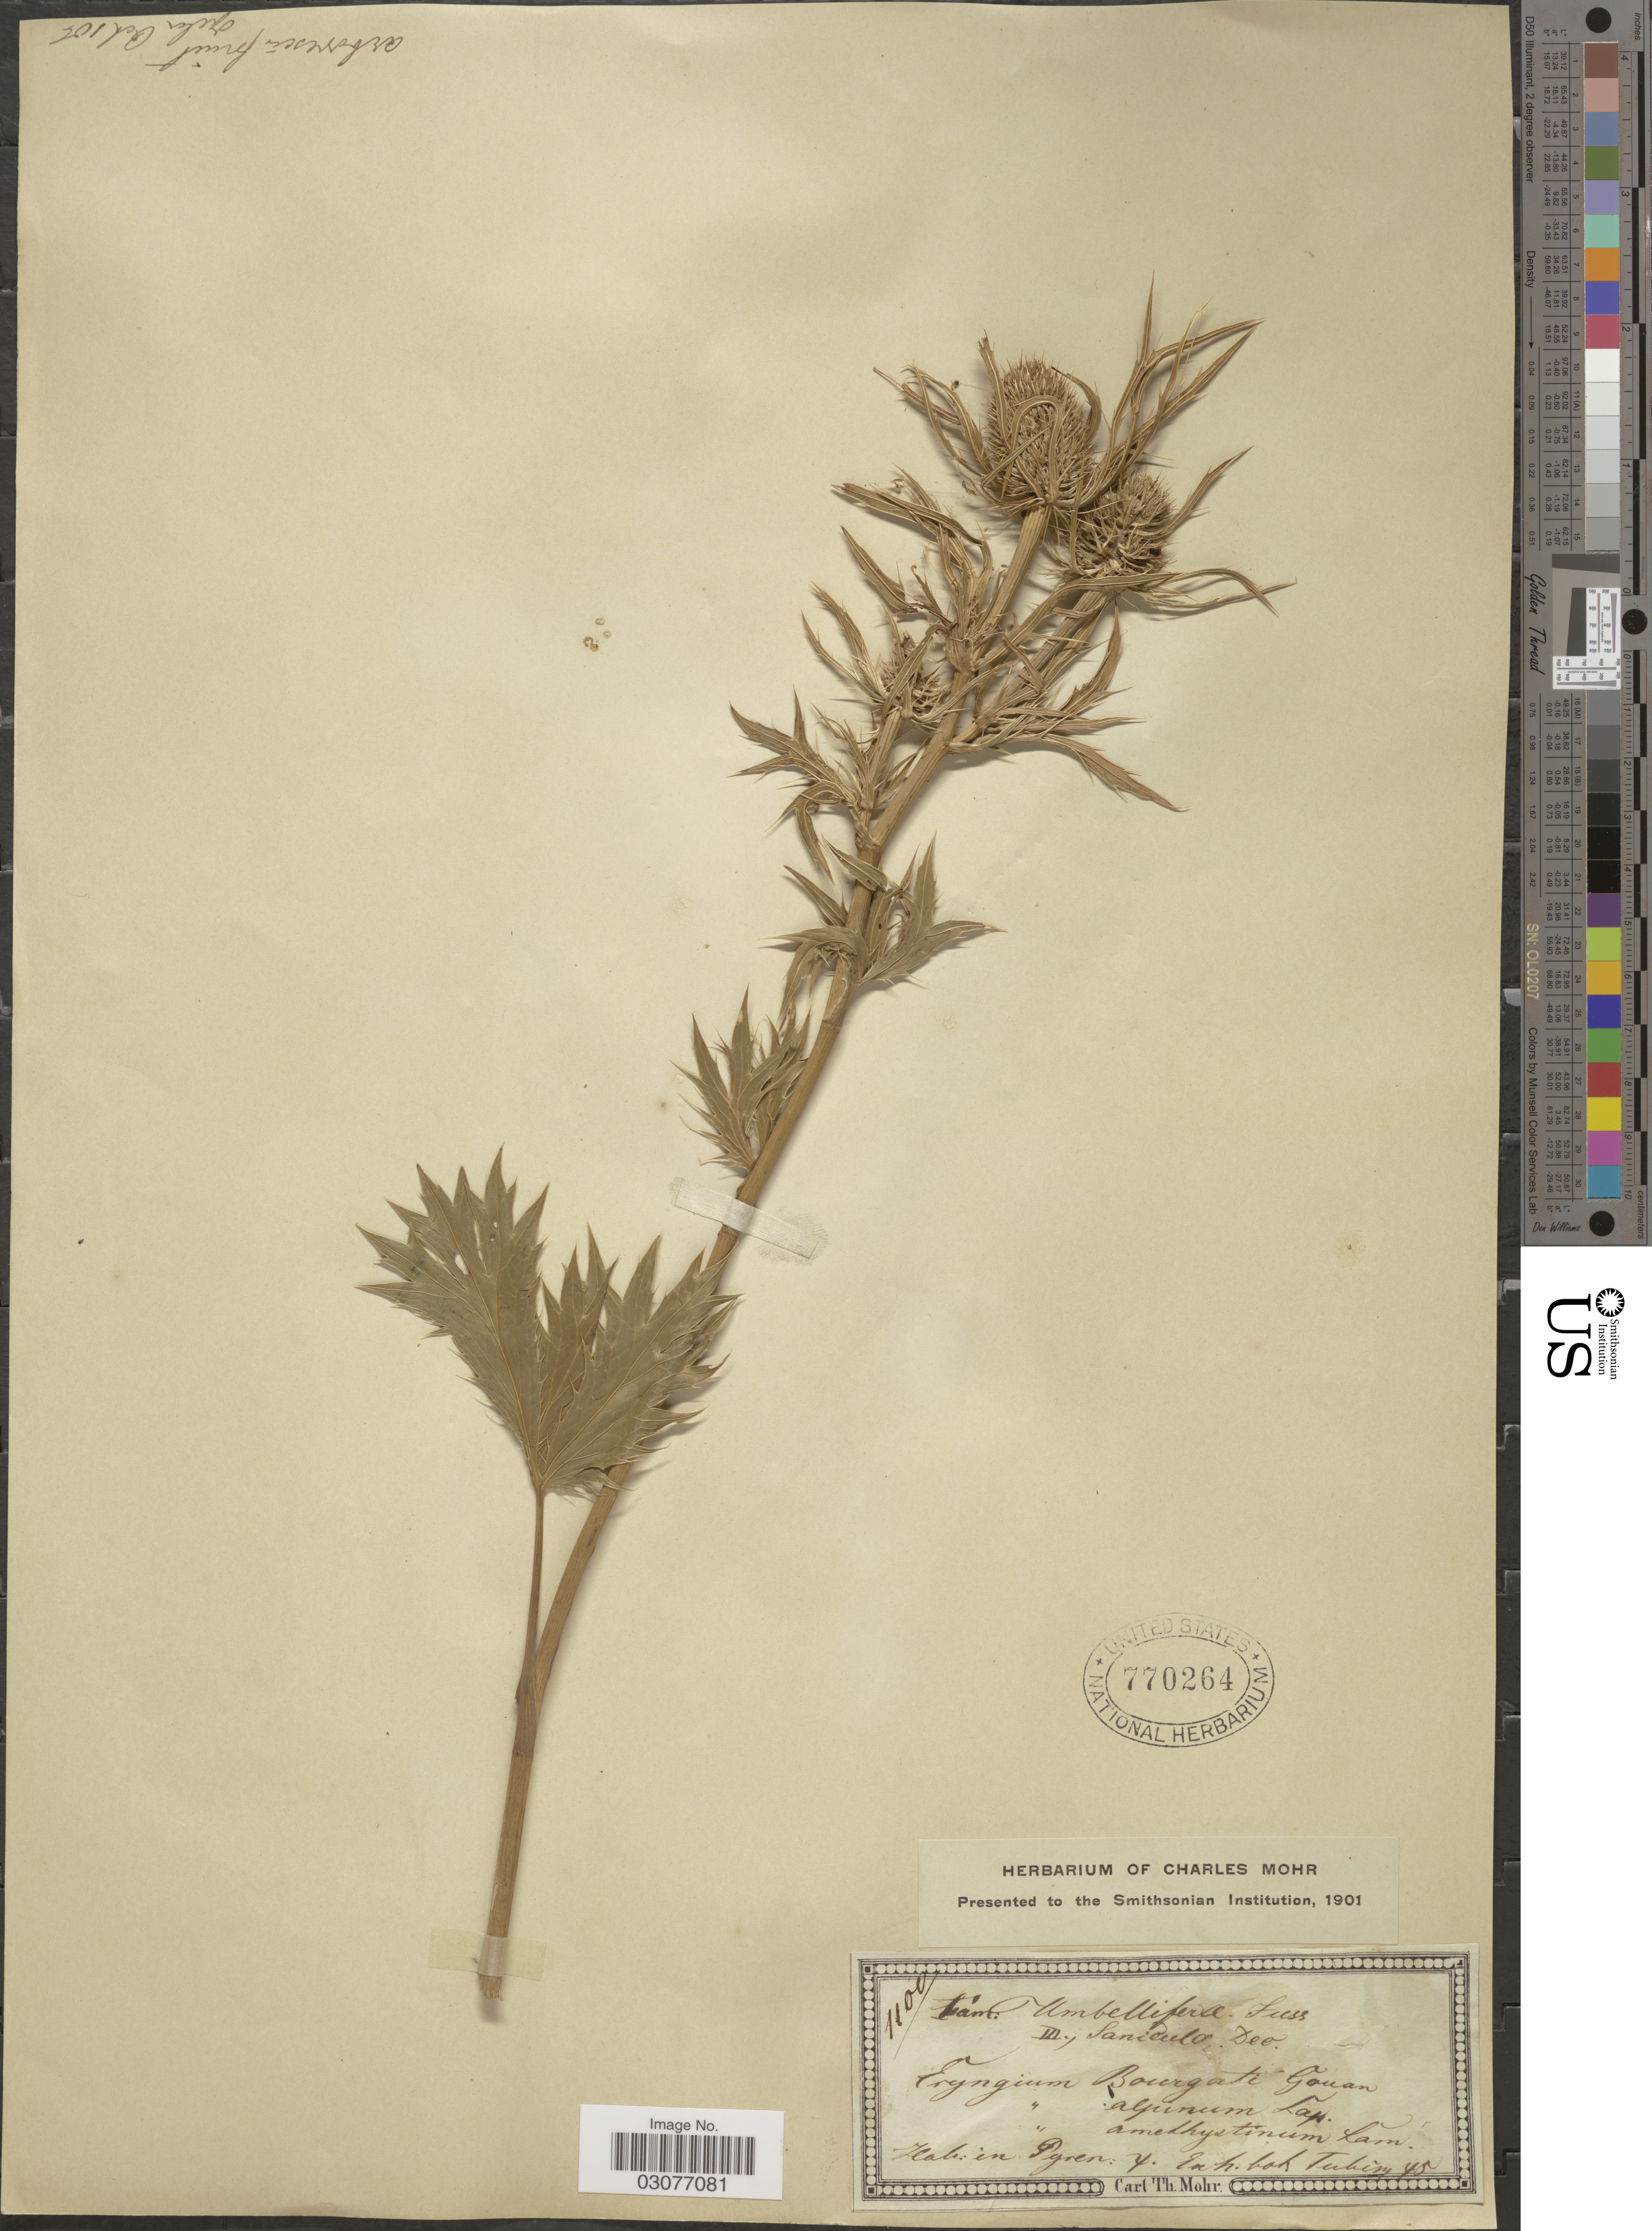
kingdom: Plantae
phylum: Tracheophyta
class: Magnoliopsida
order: Apiales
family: Apiaceae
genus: Eryngium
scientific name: Eryngium bourgatii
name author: Gouan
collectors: ex h. bot. Tubing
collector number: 1100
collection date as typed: Transcribed d/m/y: //45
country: Italy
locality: In Pyren.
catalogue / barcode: US 770264